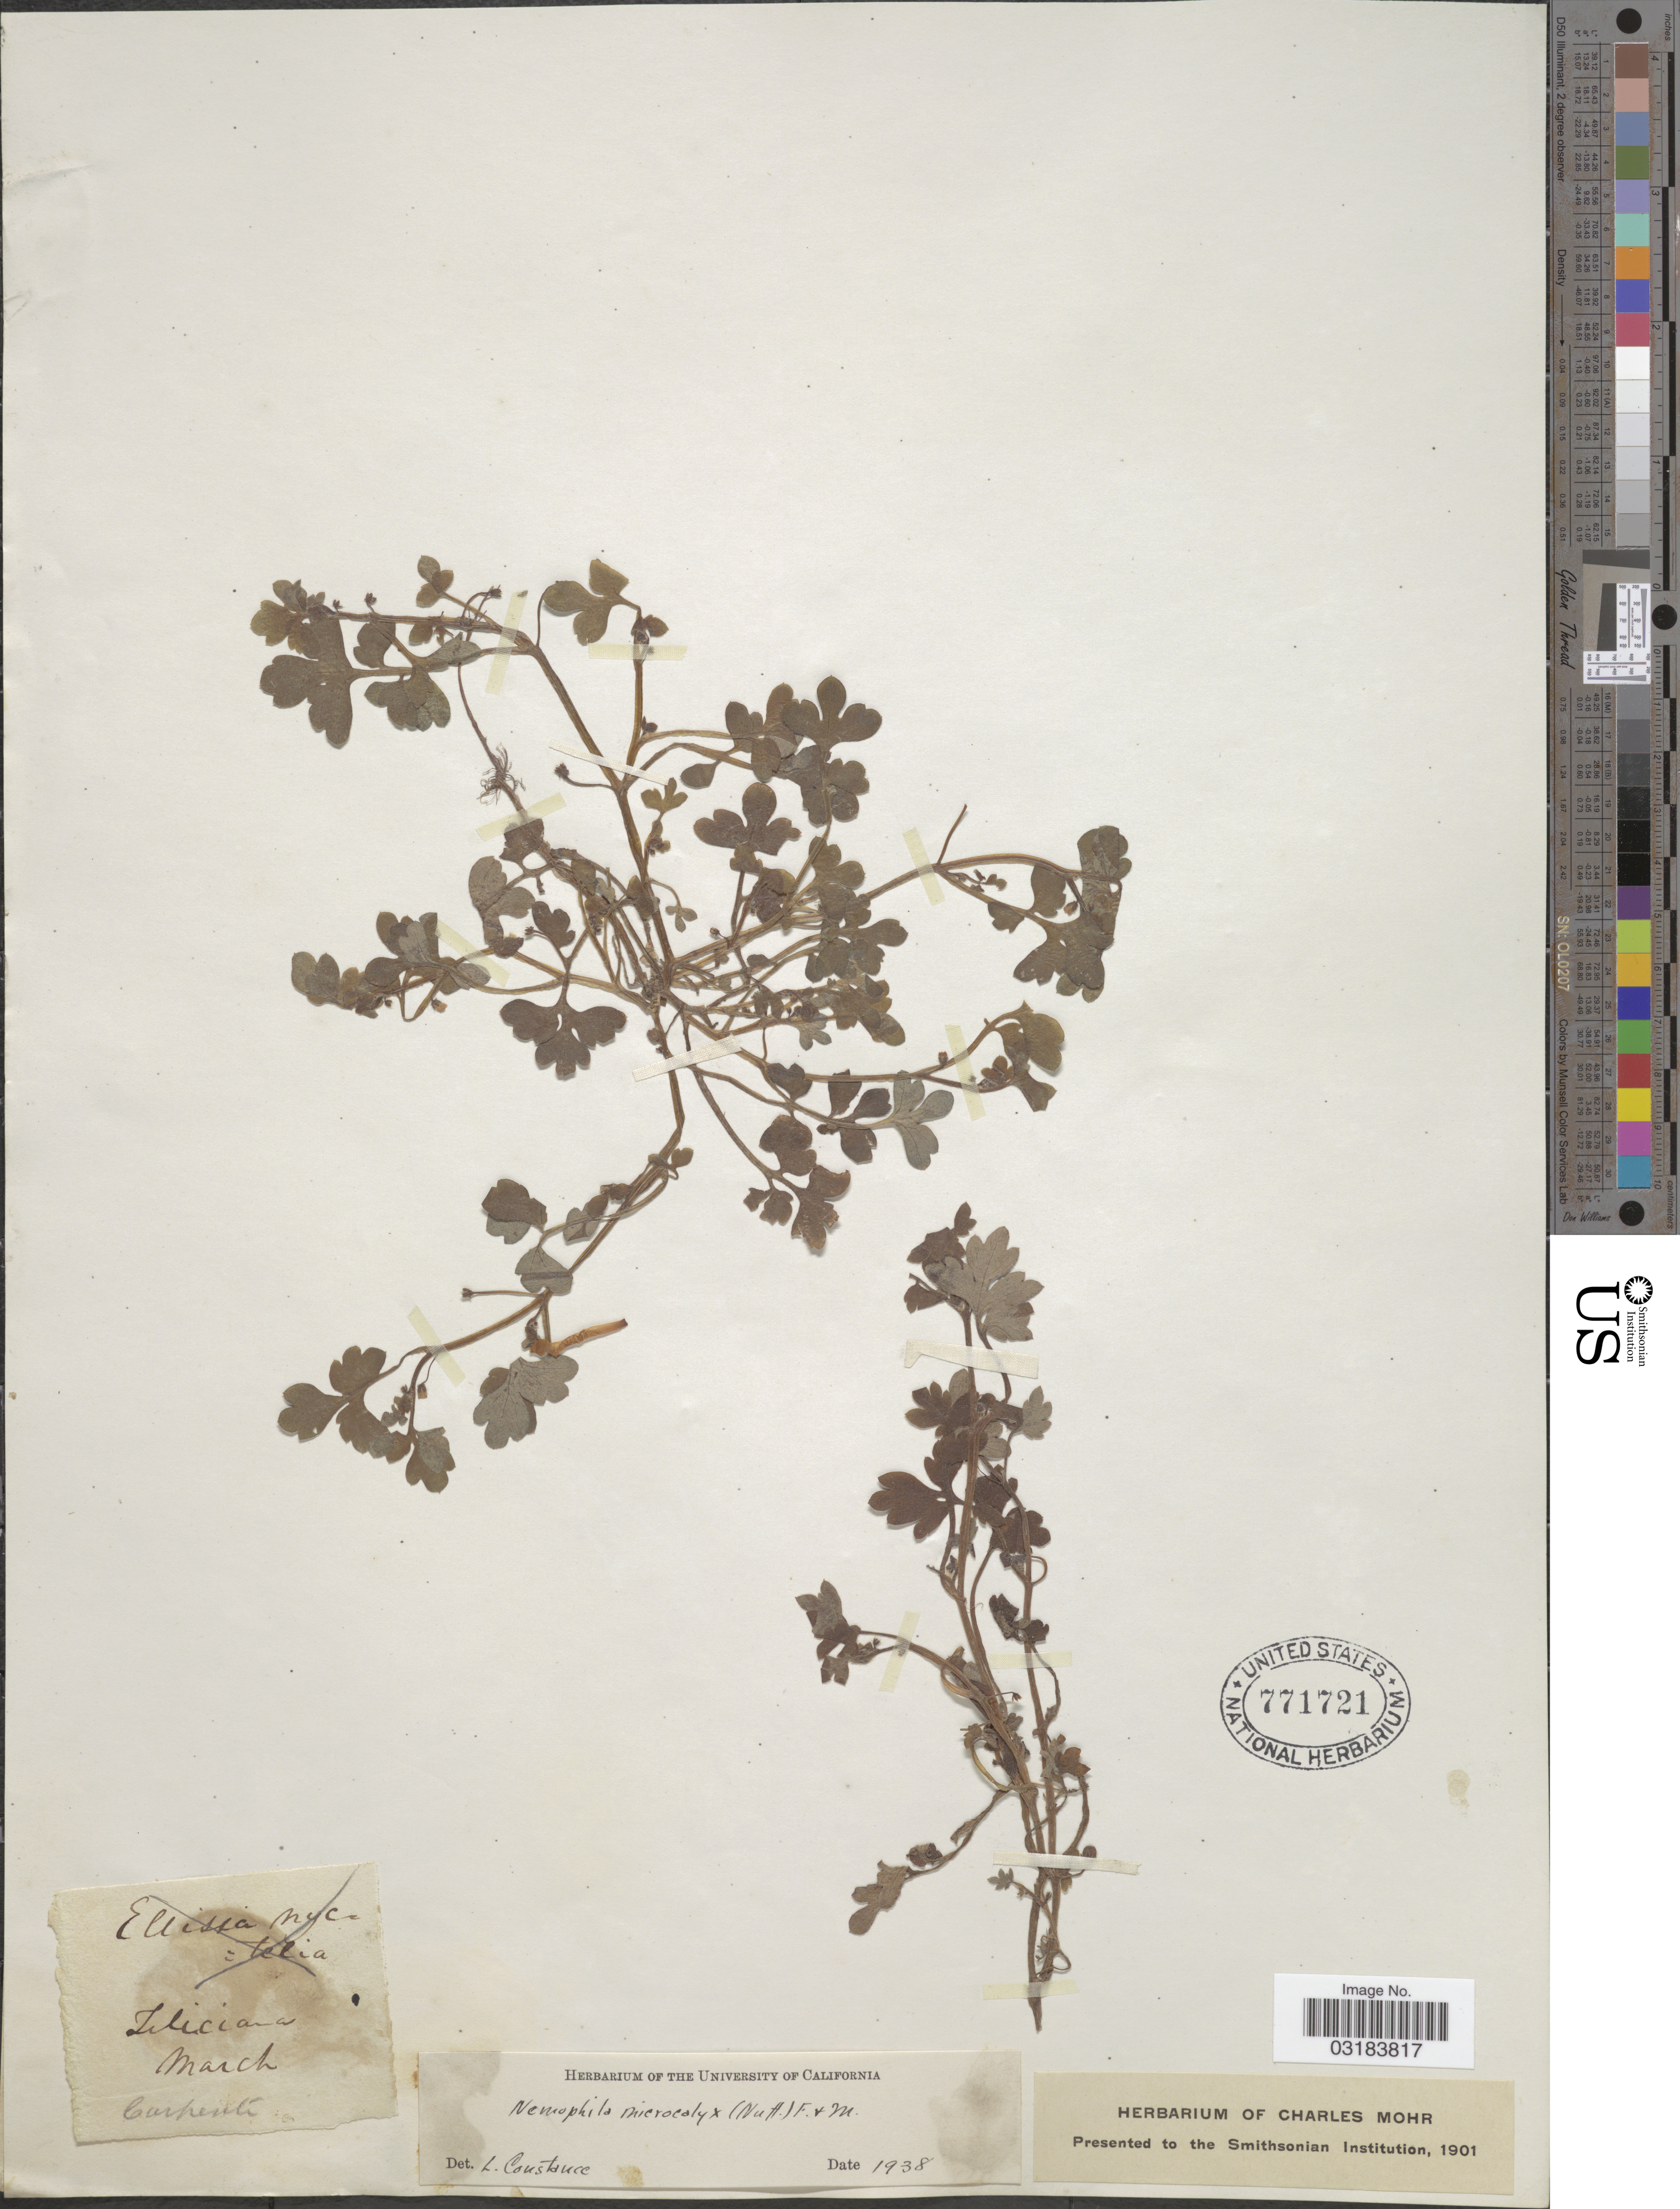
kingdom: Plantae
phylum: Tracheophyta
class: Magnoliopsida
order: Boraginales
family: Hydrophyllaceae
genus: Nemophila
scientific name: Nemophila microcalyx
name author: (Nutt.) Fisch. & C.A. Mey.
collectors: -. Carpenter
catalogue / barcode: US 771721